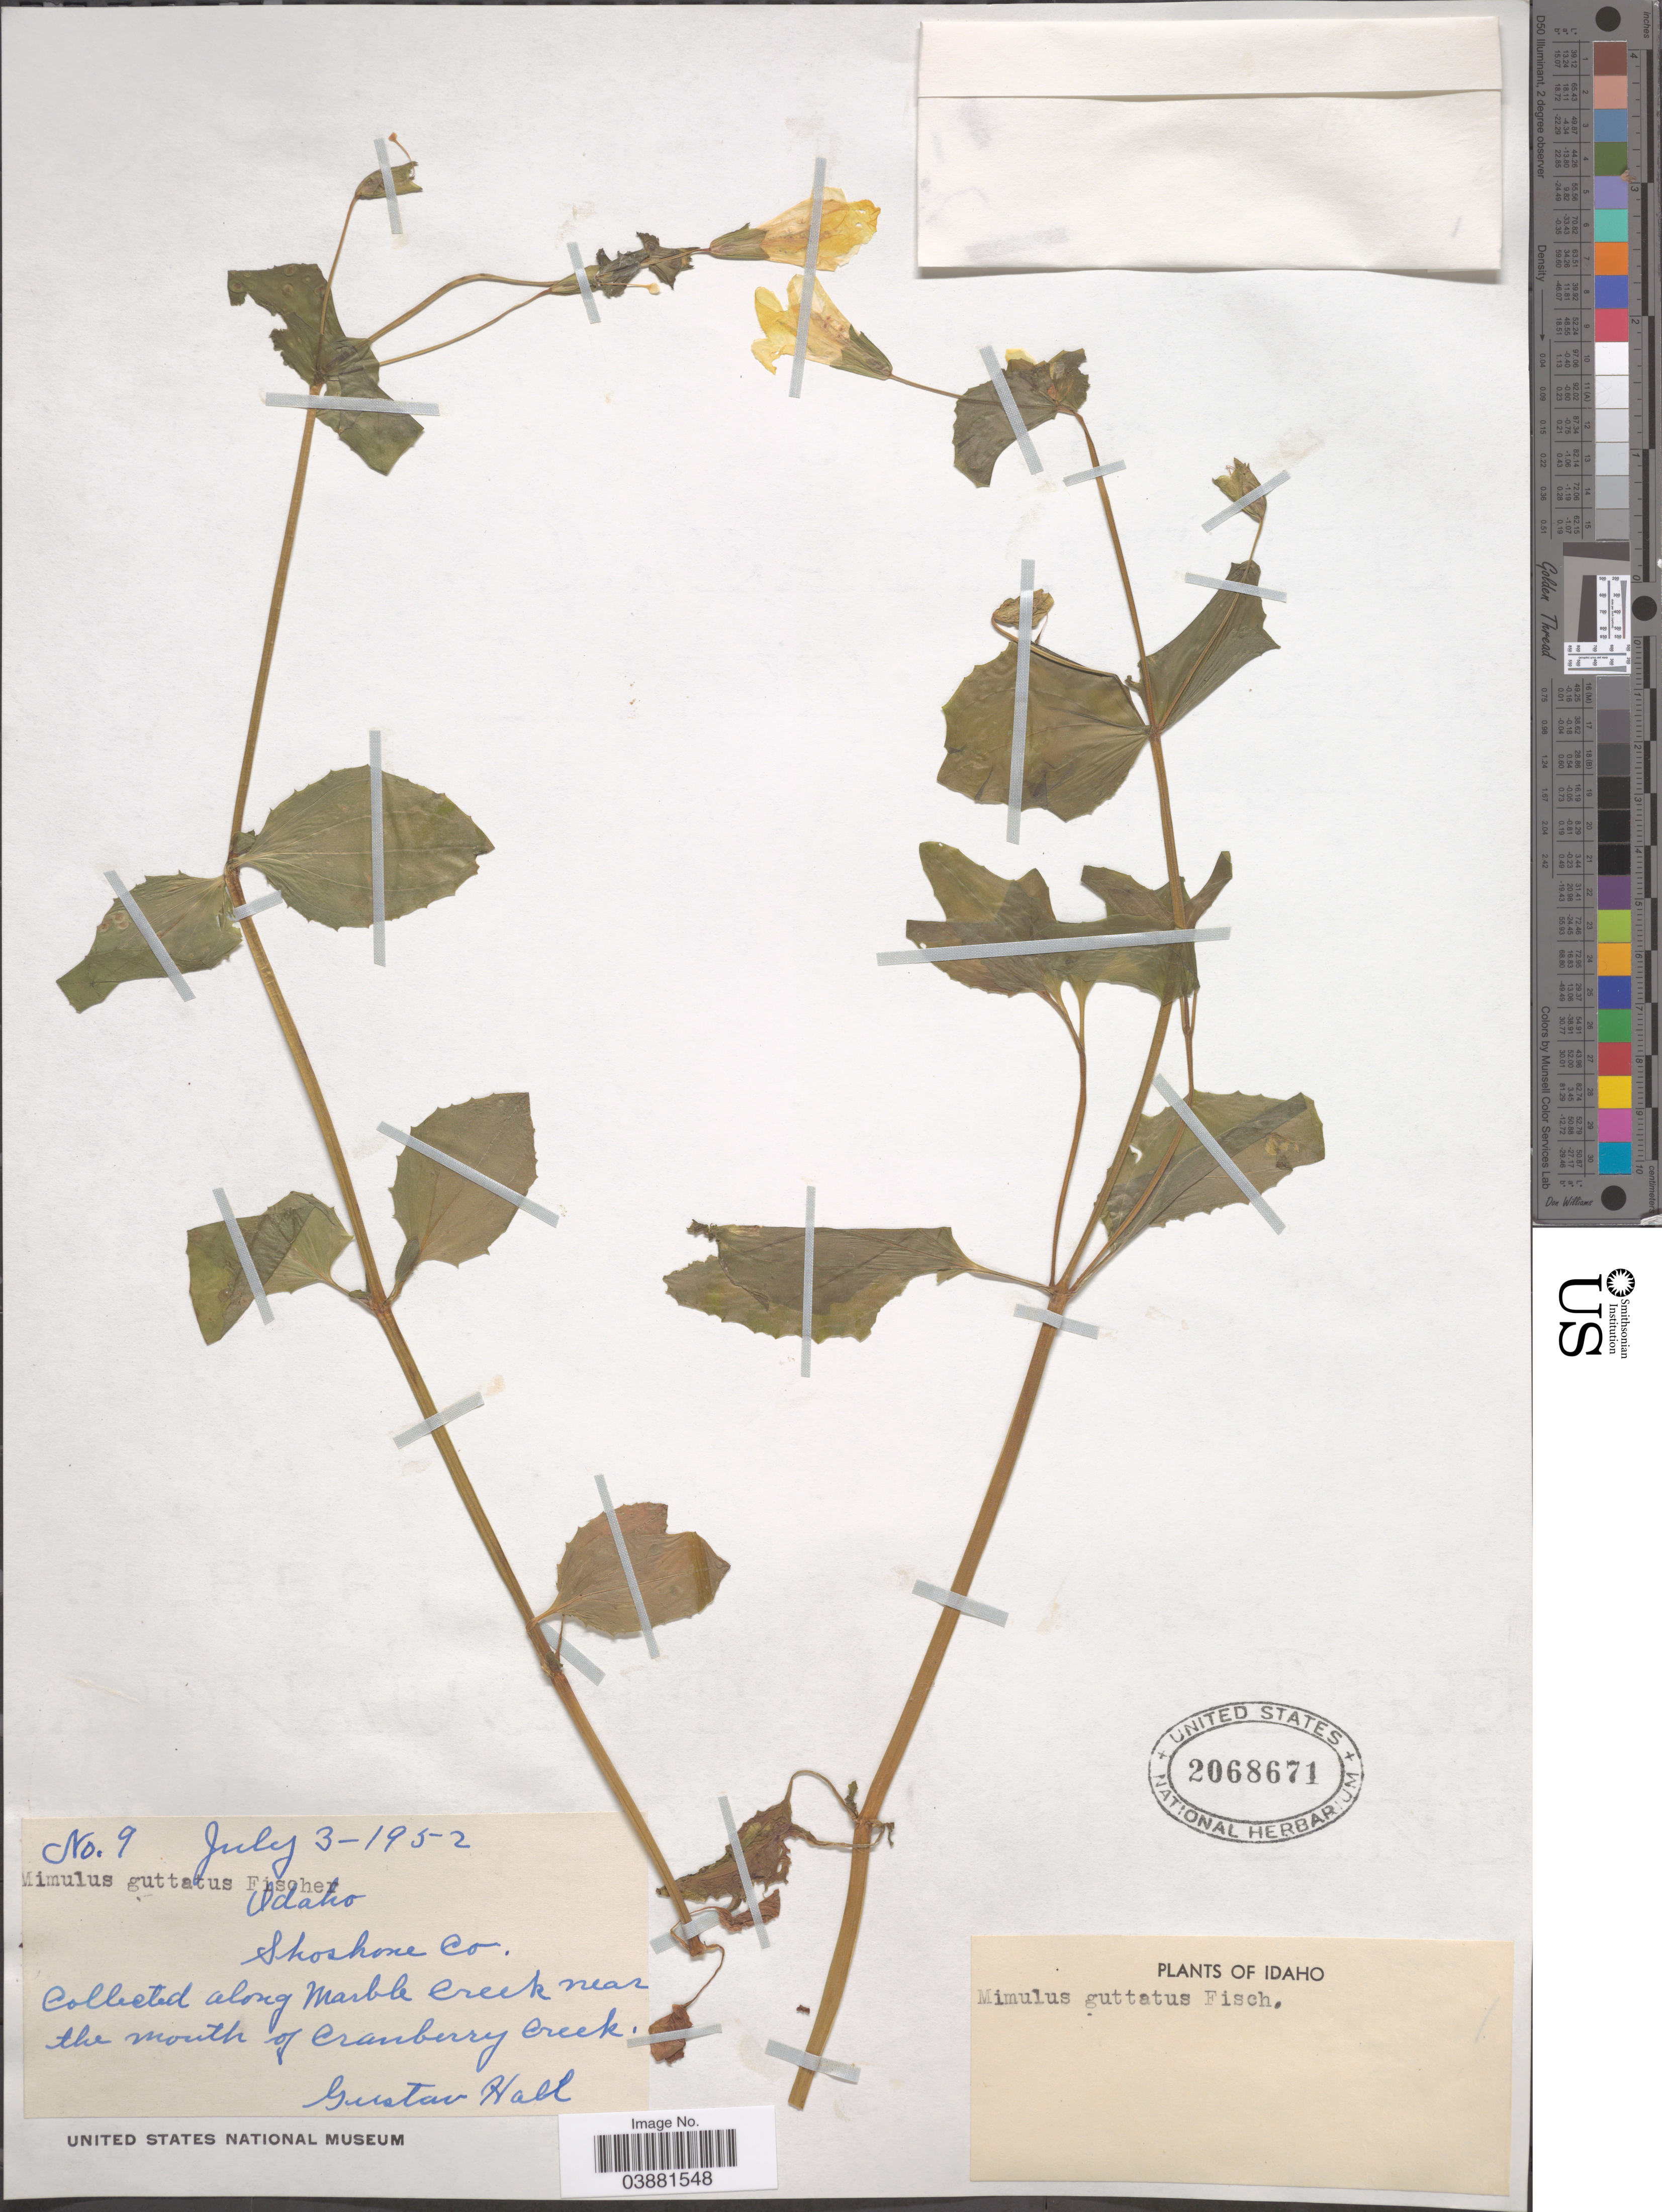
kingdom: Plantae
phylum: Tracheophyta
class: Magnoliopsida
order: Lamiales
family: Phrymaceae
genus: Mimulus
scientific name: Mimulus guttatus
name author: DC.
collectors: G. Hall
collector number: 9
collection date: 1952-07-03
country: United States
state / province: Idaho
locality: Shoshone Co. Along Marble Creek near the mouth of Cranberry Creek.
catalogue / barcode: US 2068671